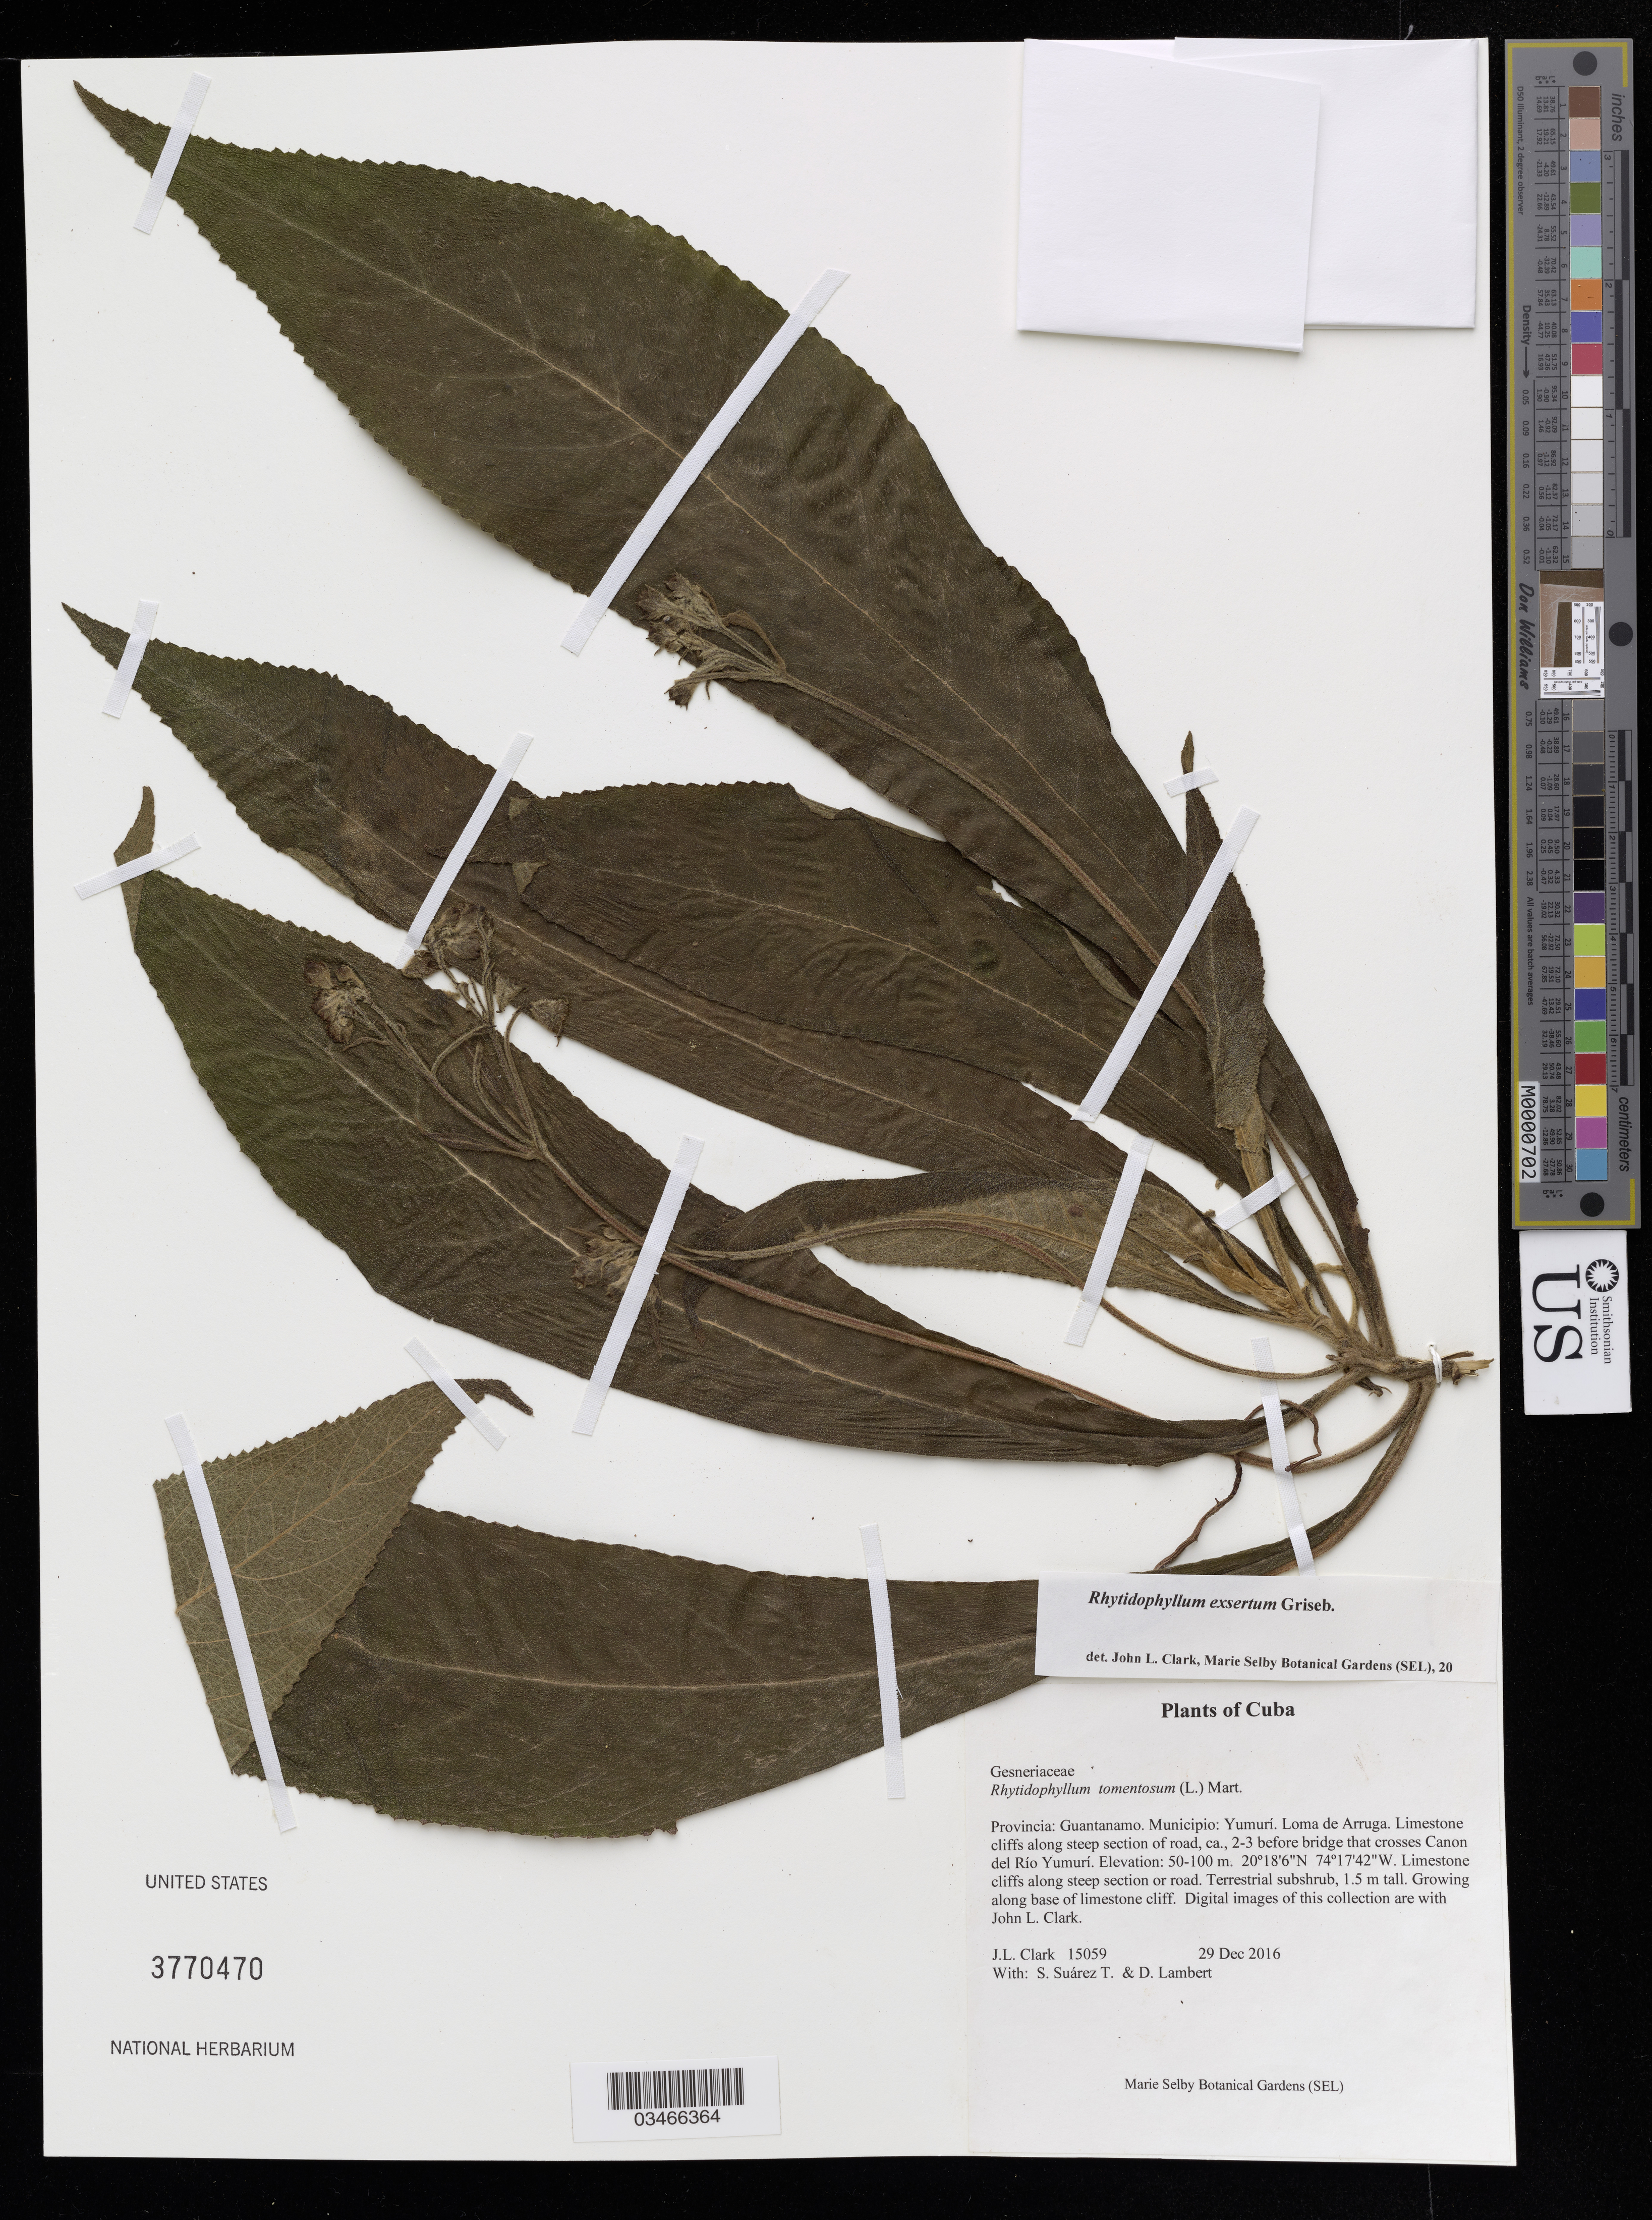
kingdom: Plantae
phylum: Tracheophyta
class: Magnoliopsida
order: Lamiales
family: Gesneriaceae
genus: Rhytidophyllum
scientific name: Rhytidophyllum exsertum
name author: Griseb.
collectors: J. Clark, S. Suárez T. & D. Lambert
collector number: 15059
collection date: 2016-12-29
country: Cuba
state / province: Guantánamo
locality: Municipio: Yumurí. Loma de Arruga. Limestone cliffs along steep section of road, ca., 2-3 before bridge that crosses Canon del Río Yumurí.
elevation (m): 50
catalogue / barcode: US 3770470